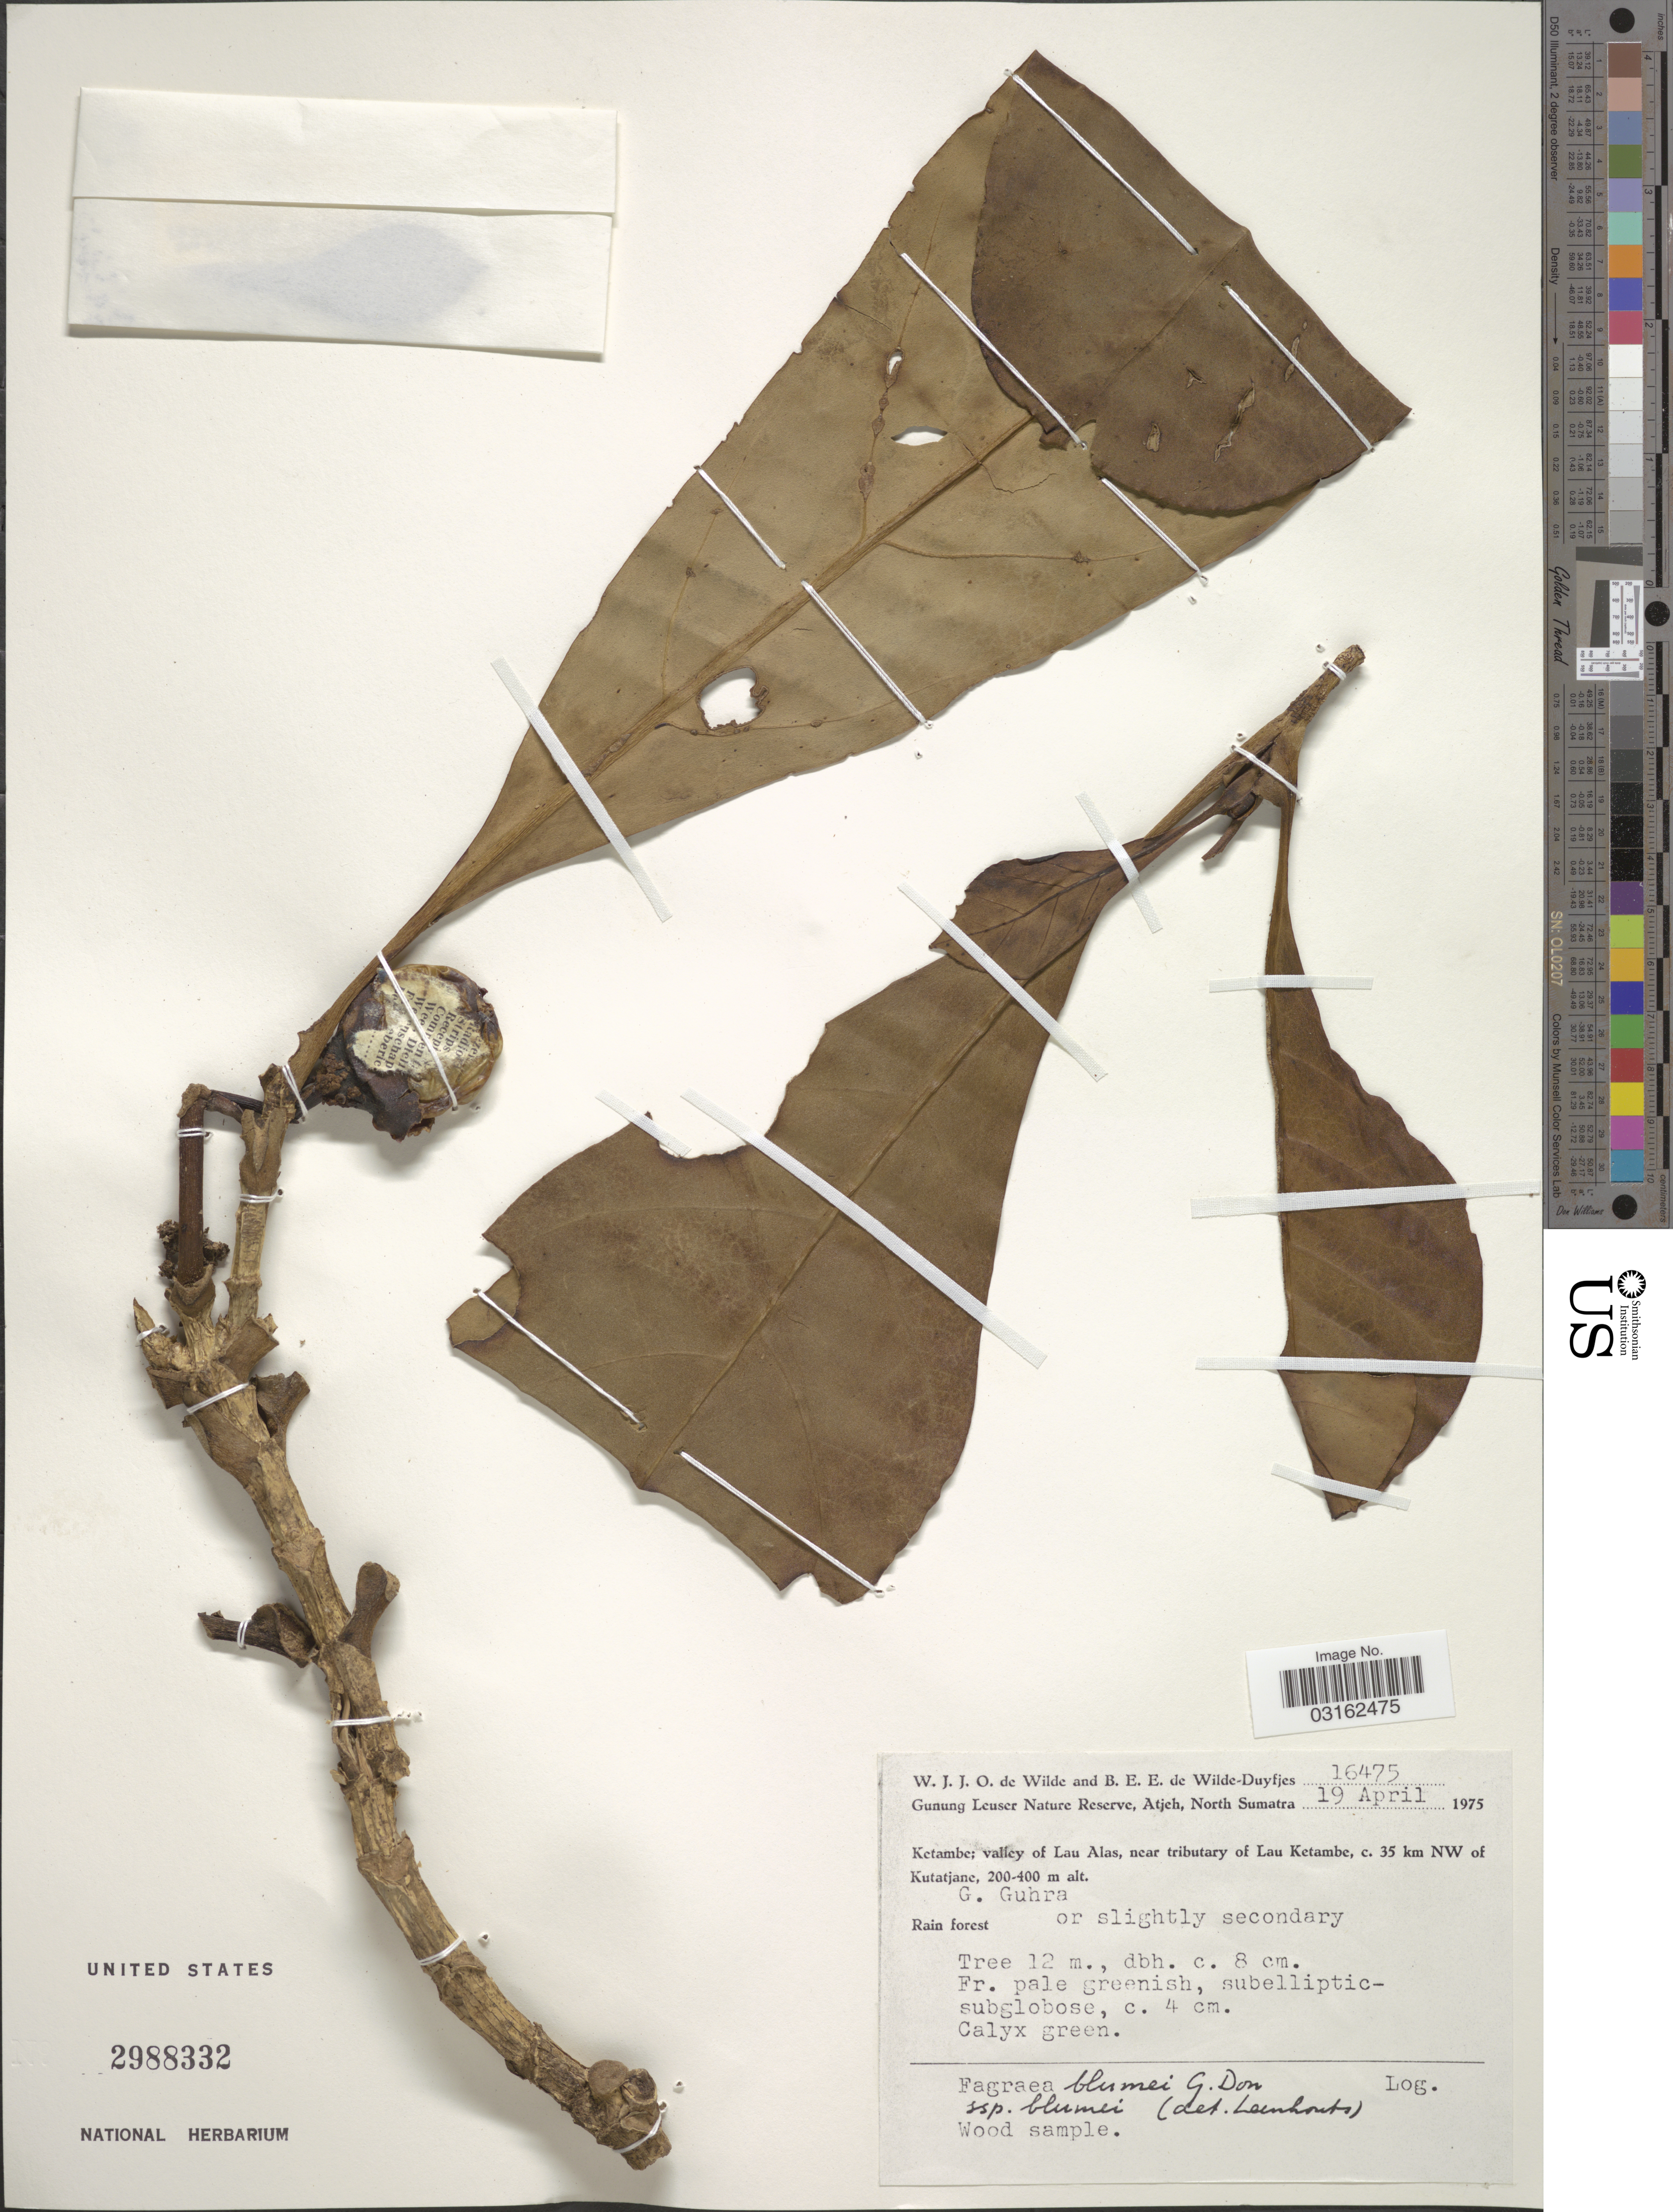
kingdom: Plantae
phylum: Tracheophyta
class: Magnoliopsida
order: Gentianales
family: Gentianaceae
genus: Fagraea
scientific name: Fagraea blumei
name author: G. Don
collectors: W. J. de Wilde & B. E. de Wilde-Duyfjes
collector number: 16475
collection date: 1975-04-19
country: Indonesia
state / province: Sumatra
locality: Gunung Leuser Nature Reserve, Atjeh, North Sumatra. Ketambe; valley of Lau Alas, near tributary of Lau Ketambe, c. 35 km NW of Kutatjane. G. Guhra.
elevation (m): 200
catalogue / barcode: US 2988332